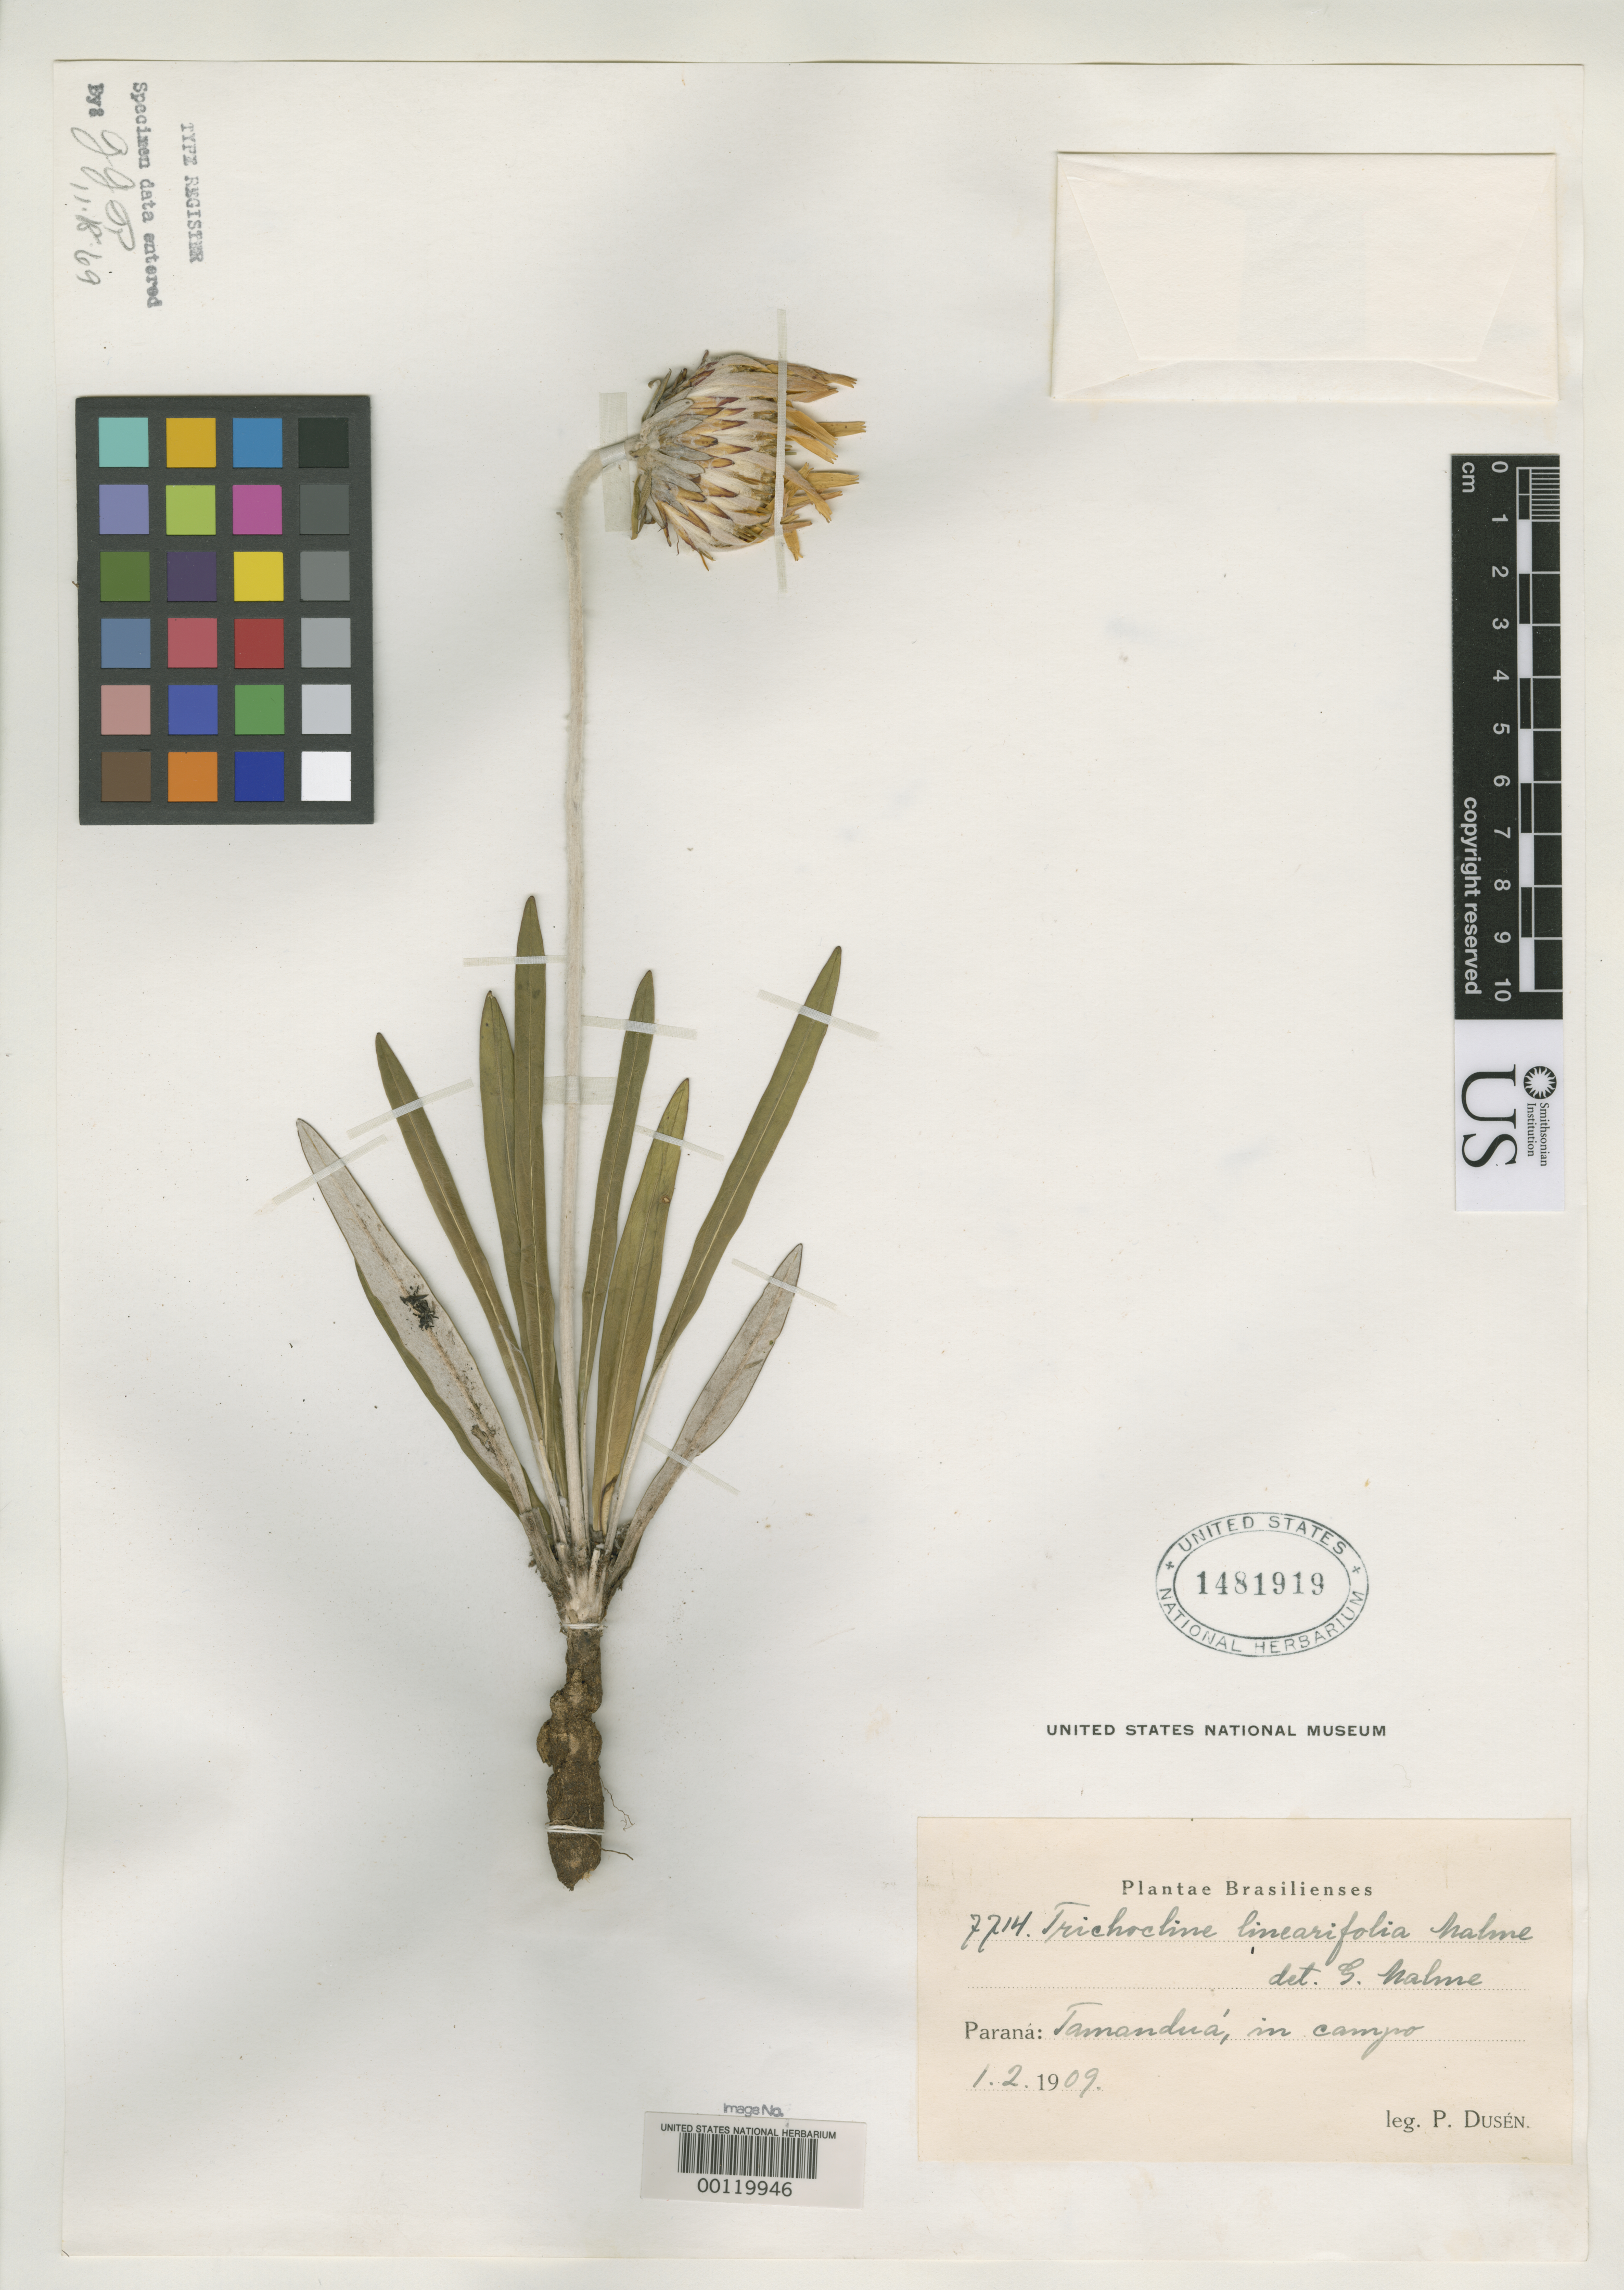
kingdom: Plantae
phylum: Tracheophyta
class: Magnoliopsida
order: Asterales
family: Asteraceae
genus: Trichocline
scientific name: Trichocline linearifolia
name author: Malme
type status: Isotype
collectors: P. Dusén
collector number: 7714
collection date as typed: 01 Feb 1909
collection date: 1909-02-01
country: Brazil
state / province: Paraná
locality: Tamandua.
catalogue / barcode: US 1481919